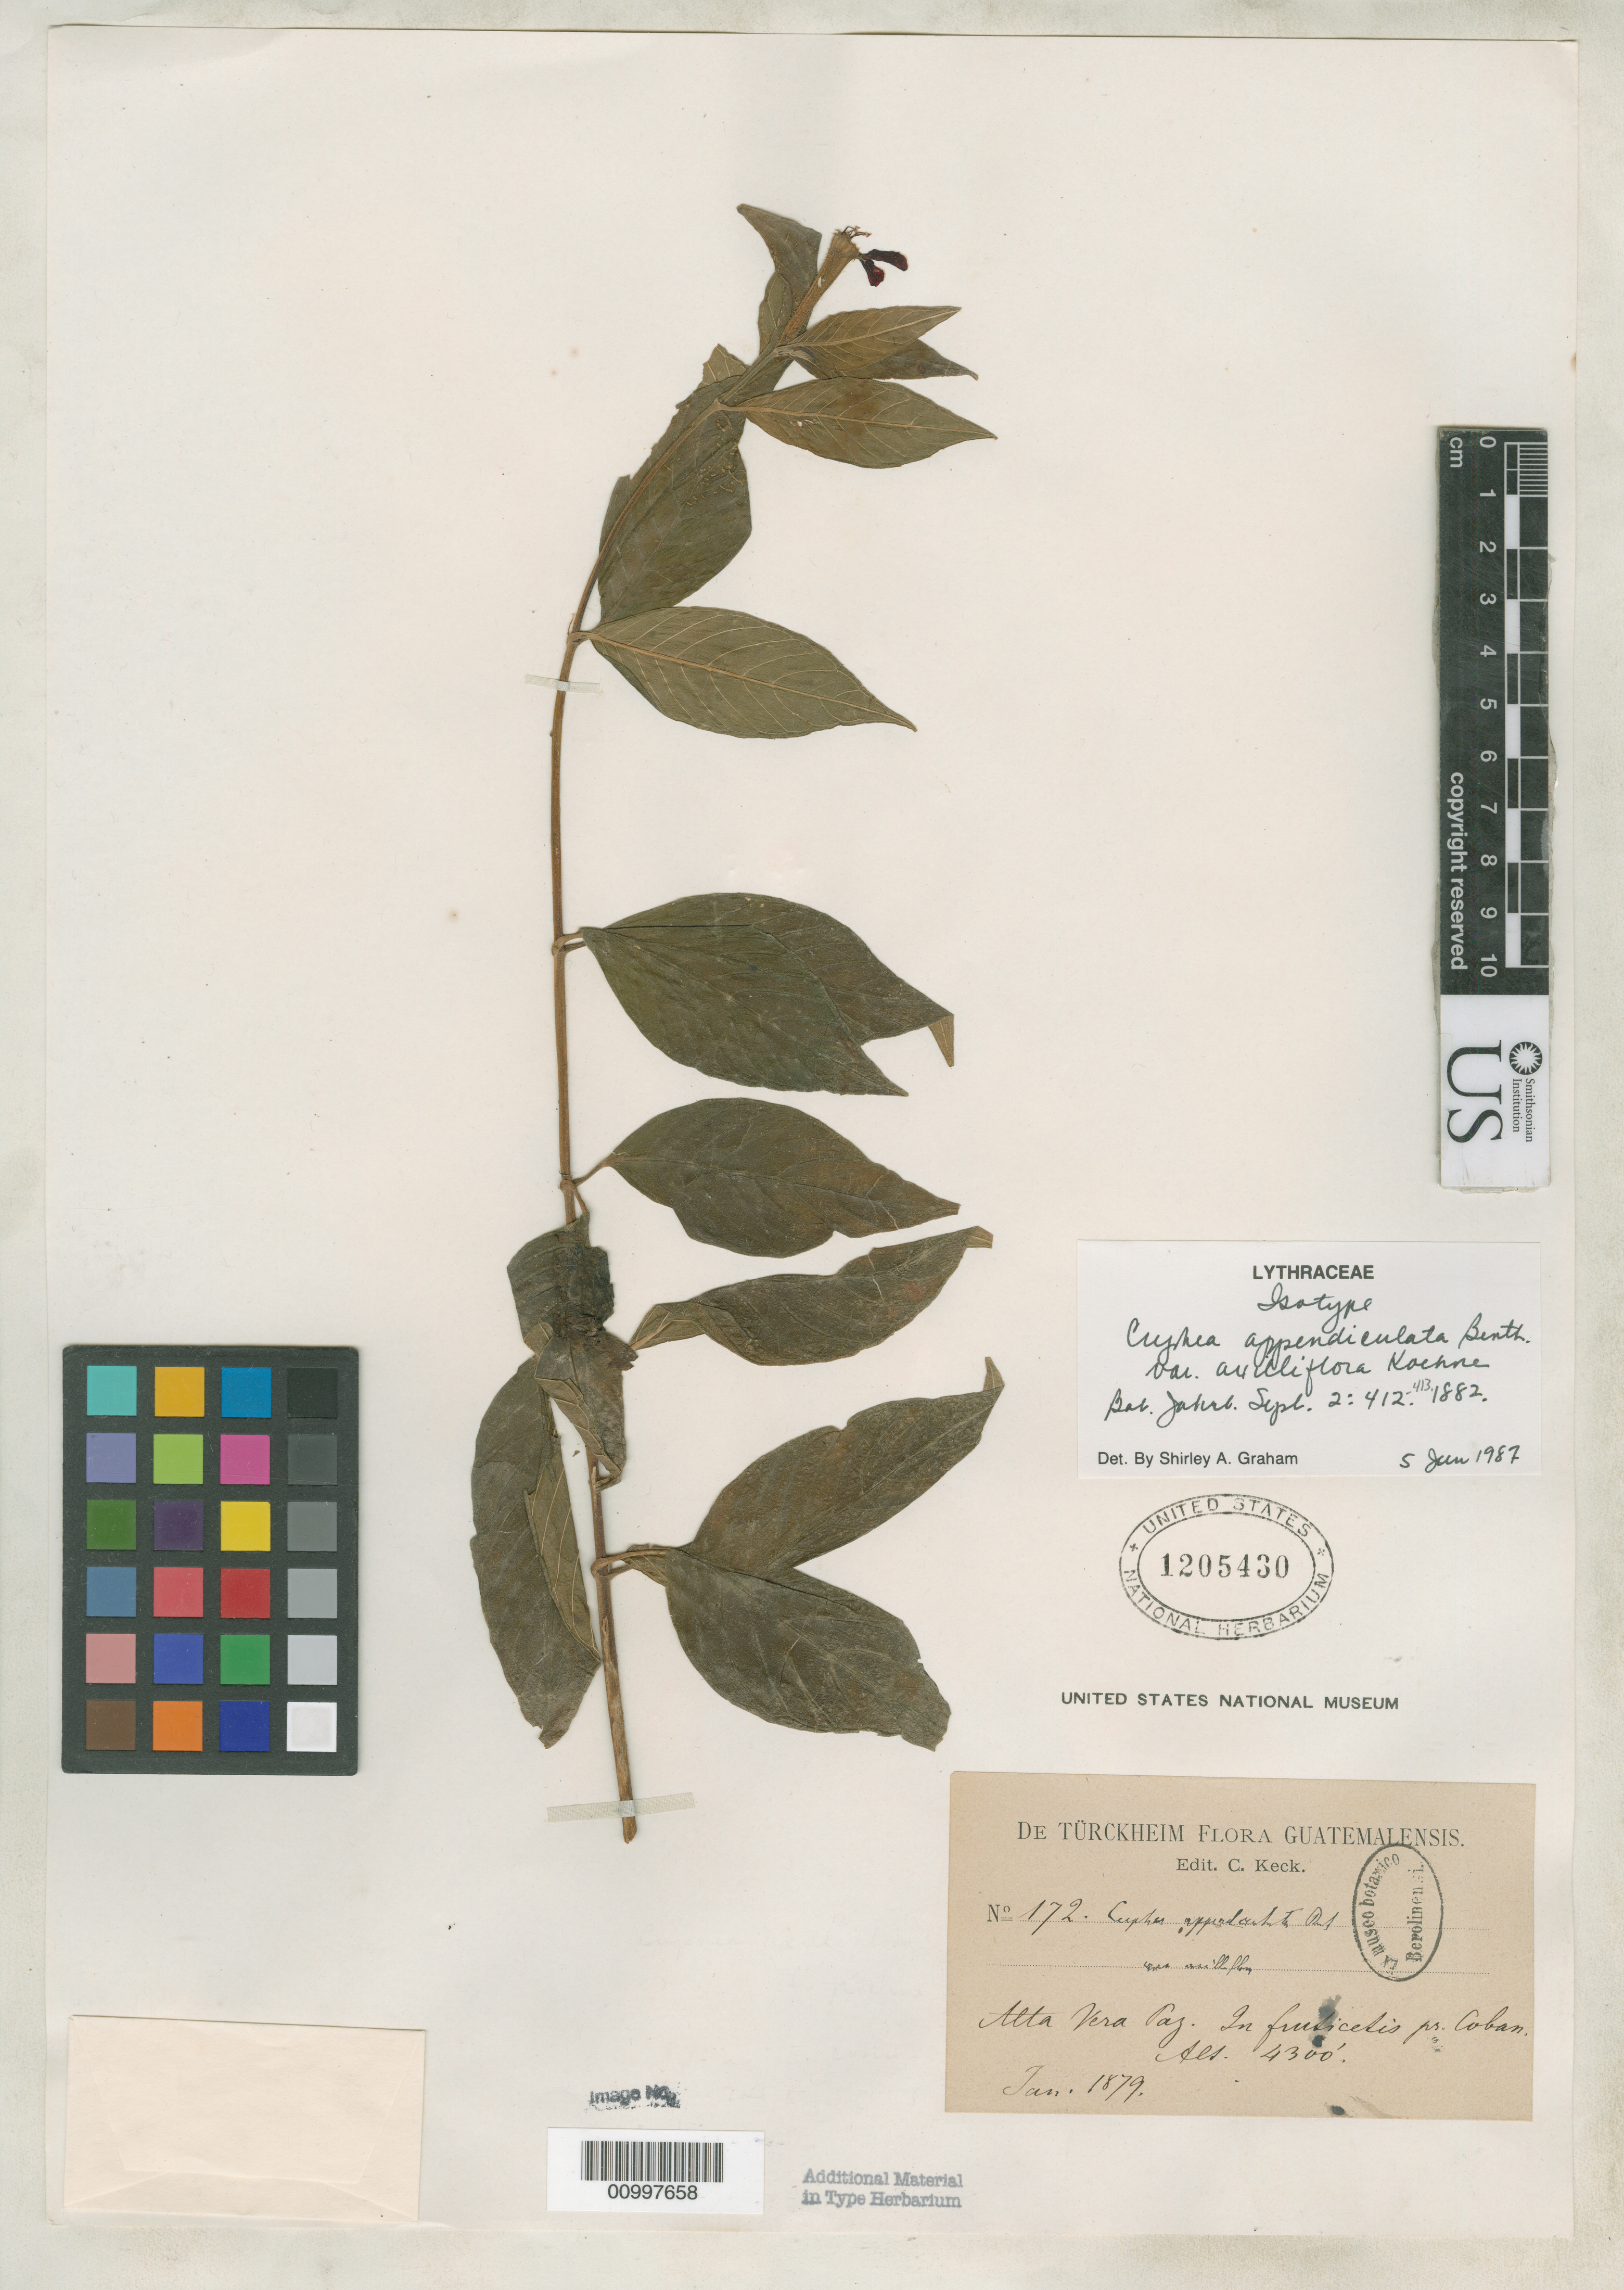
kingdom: Plantae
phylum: Tracheophyta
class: Magnoliopsida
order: Myrtales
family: Lythraceae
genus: Cuphea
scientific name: Cuphea appendiculata var. axilliflora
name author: Koehne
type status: Isotype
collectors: H. von Türckheim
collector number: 172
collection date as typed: Jan 1879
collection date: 1879-01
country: Guatemala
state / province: Alta Verapaz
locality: Coban.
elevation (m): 1311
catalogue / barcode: US 1205430